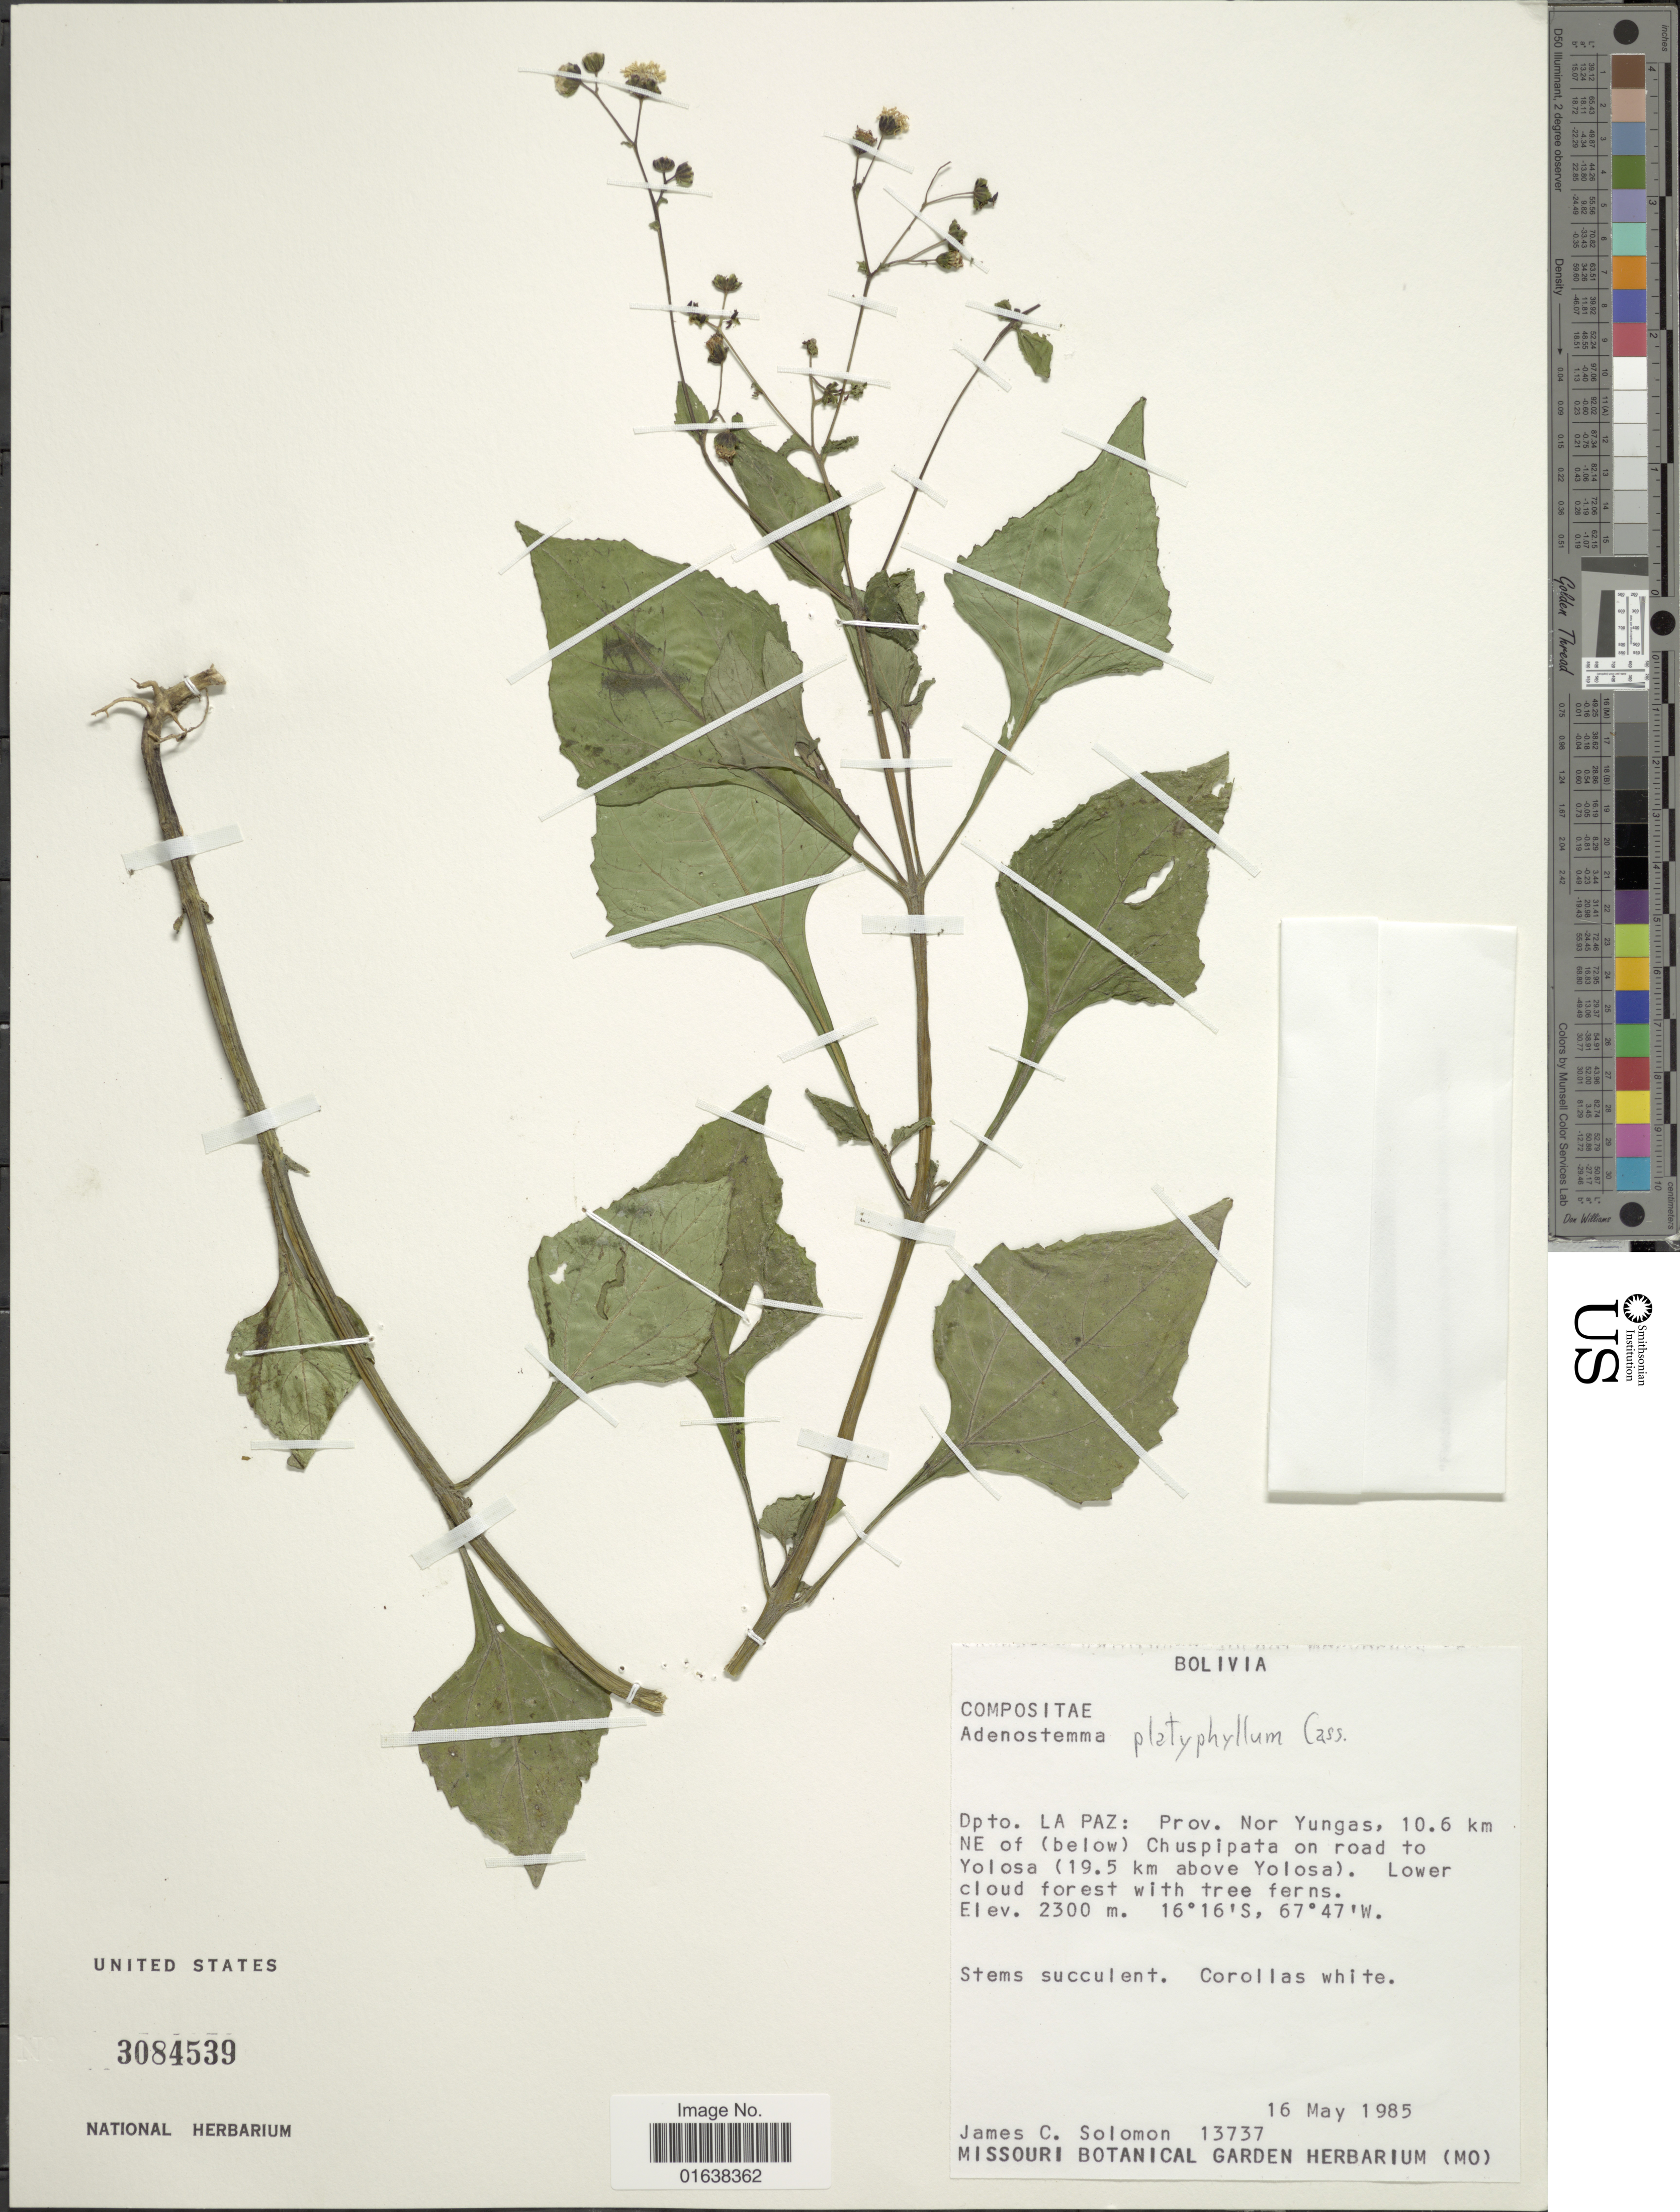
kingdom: Plantae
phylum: Tracheophyta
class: Magnoliopsida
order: Asterales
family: Asteraceae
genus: Adenostemma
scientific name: Adenostemma platyphyllum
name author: Cass.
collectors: J. C. Solomon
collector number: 13737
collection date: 1985-05-16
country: Bolivia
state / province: La Paz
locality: Bolivia. Dpto. La Paz: Prov. Nor yungas, 10.6 km NE of (below) Chusipata on road to yolosa (19.5 km above Yolosa)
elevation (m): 2300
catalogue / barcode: US 3084539